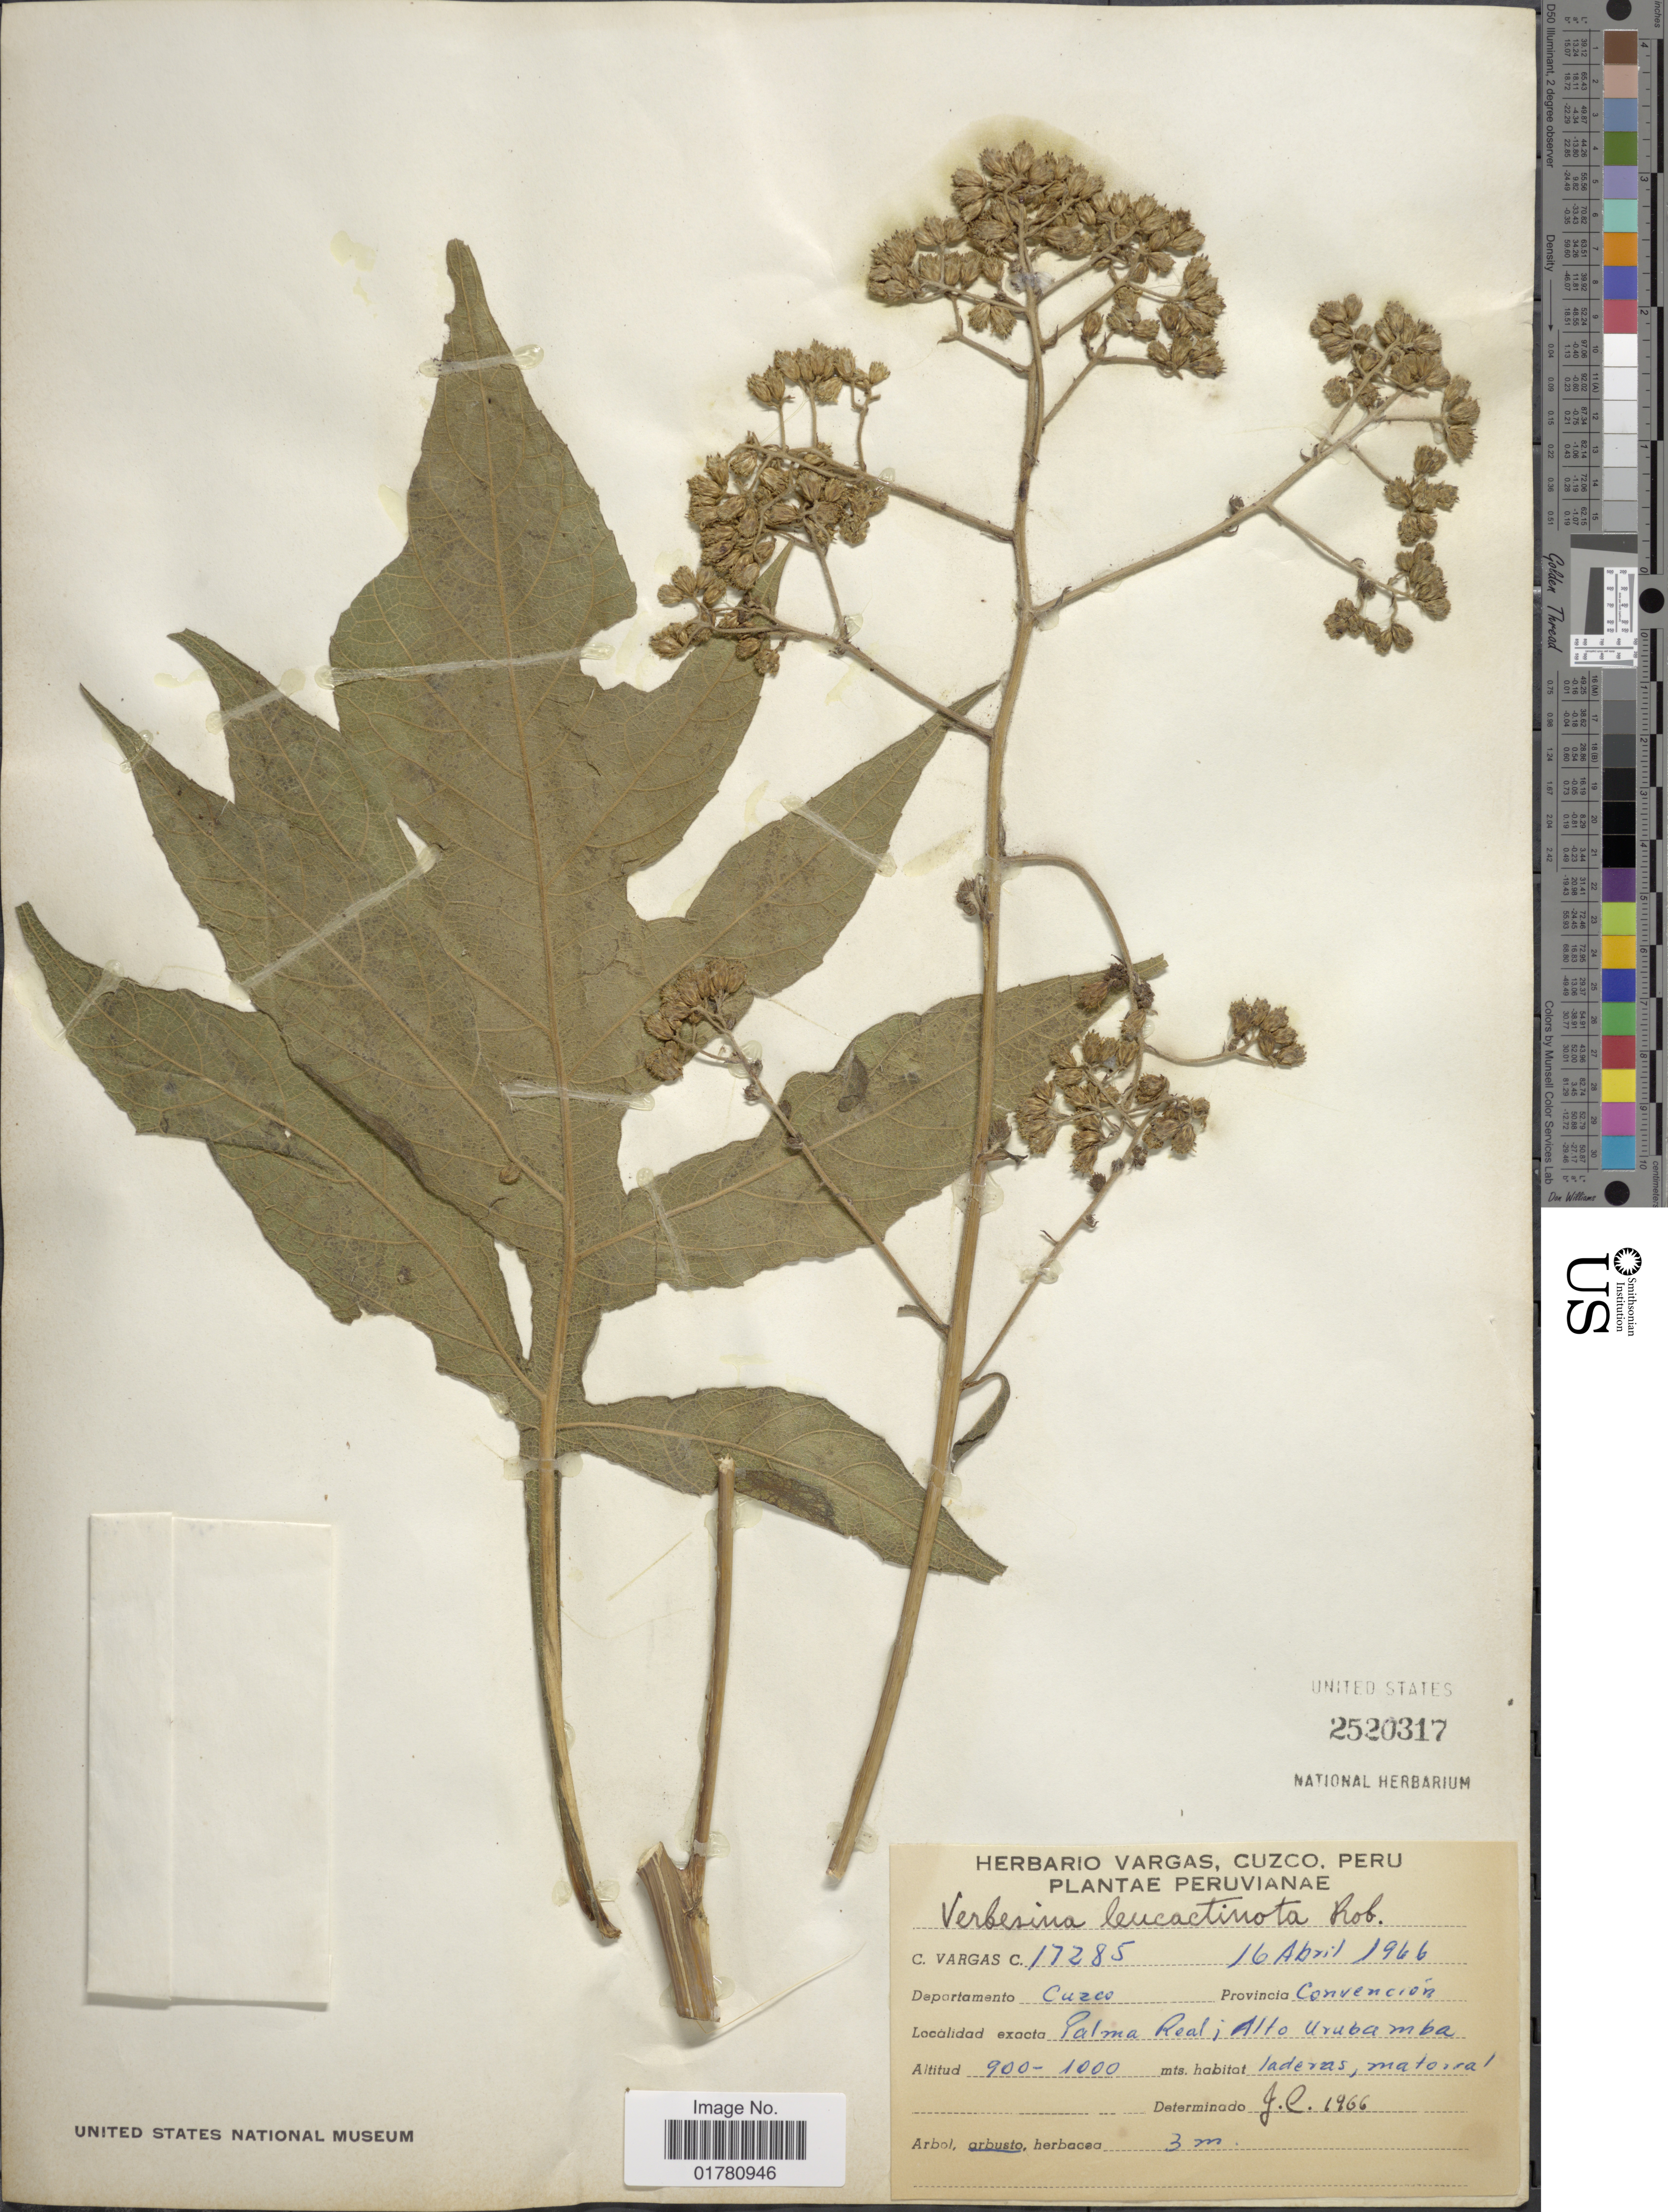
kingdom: Plantae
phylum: Tracheophyta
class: Magnoliopsida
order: Asterales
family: Asteraceae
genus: Verbesina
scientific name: Verbesina leucactinota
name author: B.L. Rob.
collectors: C. Vargas Calderón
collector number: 17285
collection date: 1966-04-16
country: Peru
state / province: Cusco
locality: Departamento Cuzco, Provincia Convención, Palma Real; Alto Urubamba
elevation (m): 900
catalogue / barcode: US 2520317